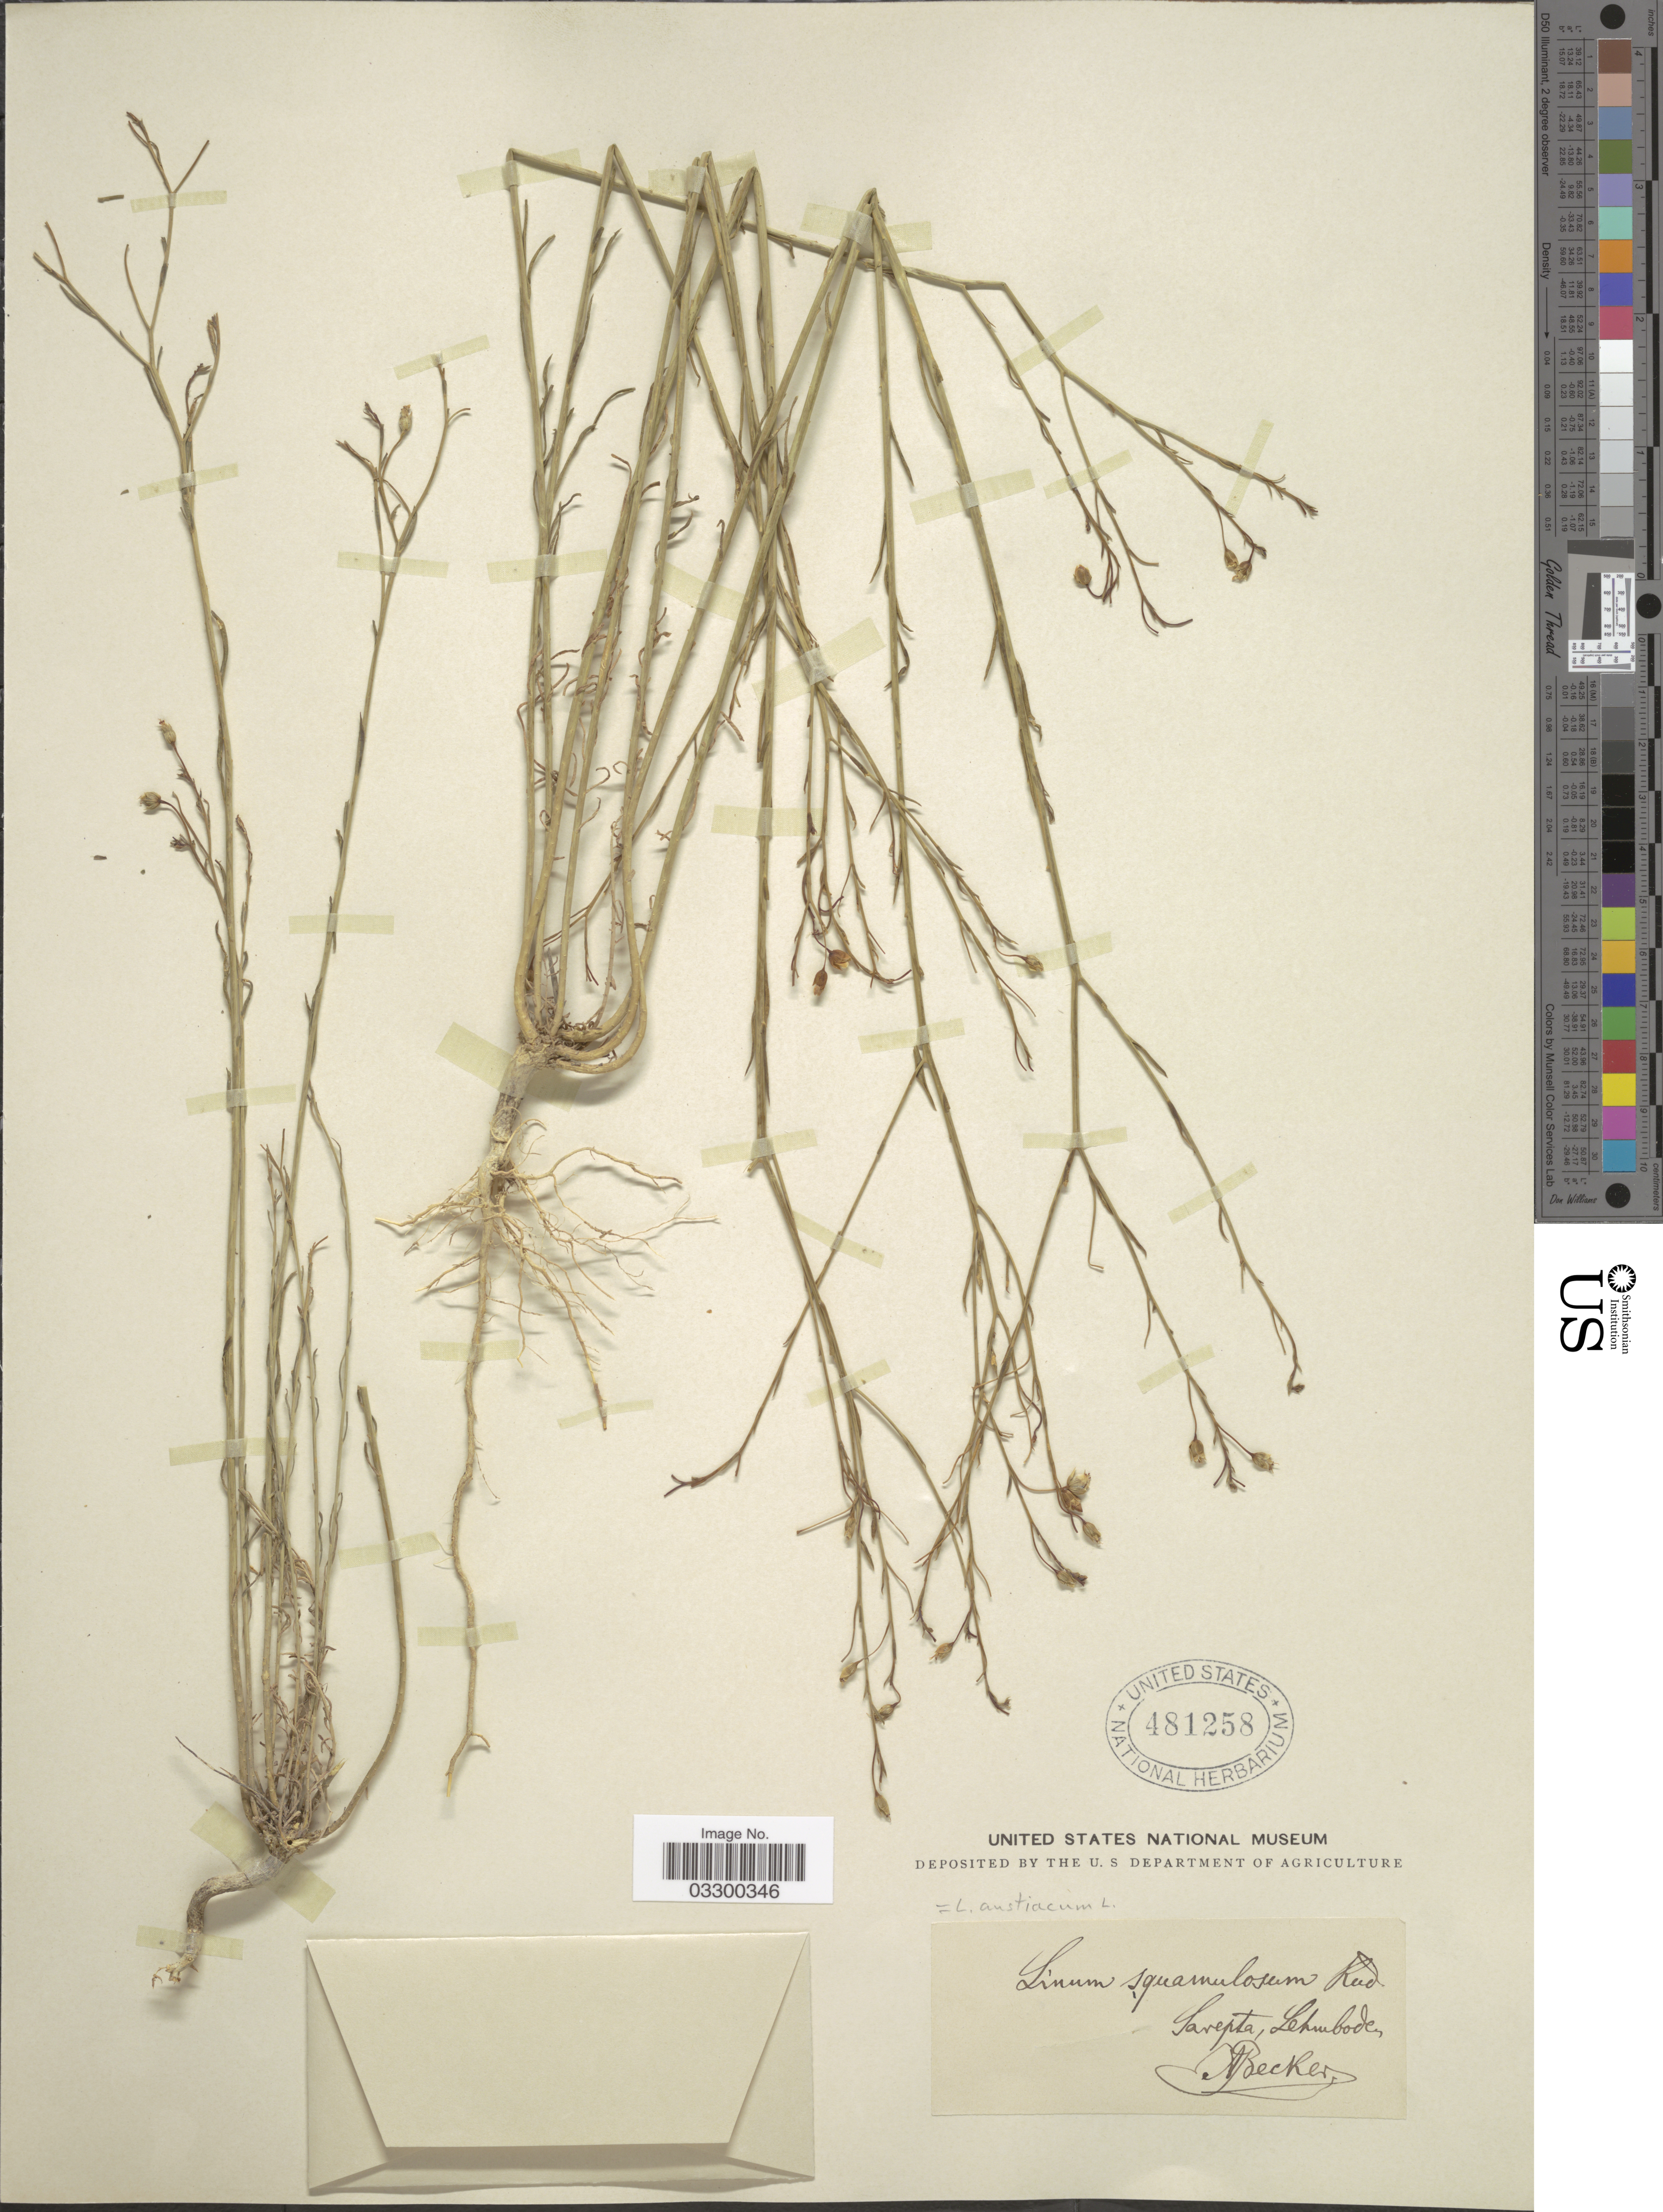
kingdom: Plantae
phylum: Tracheophyta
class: Magnoliopsida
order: Malpighiales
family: Linaceae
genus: Linum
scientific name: Linum austriacum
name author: L.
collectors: A. Becker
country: Russian Federation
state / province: Volgograd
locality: Sarepta, Lehmboden.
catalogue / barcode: US 481258